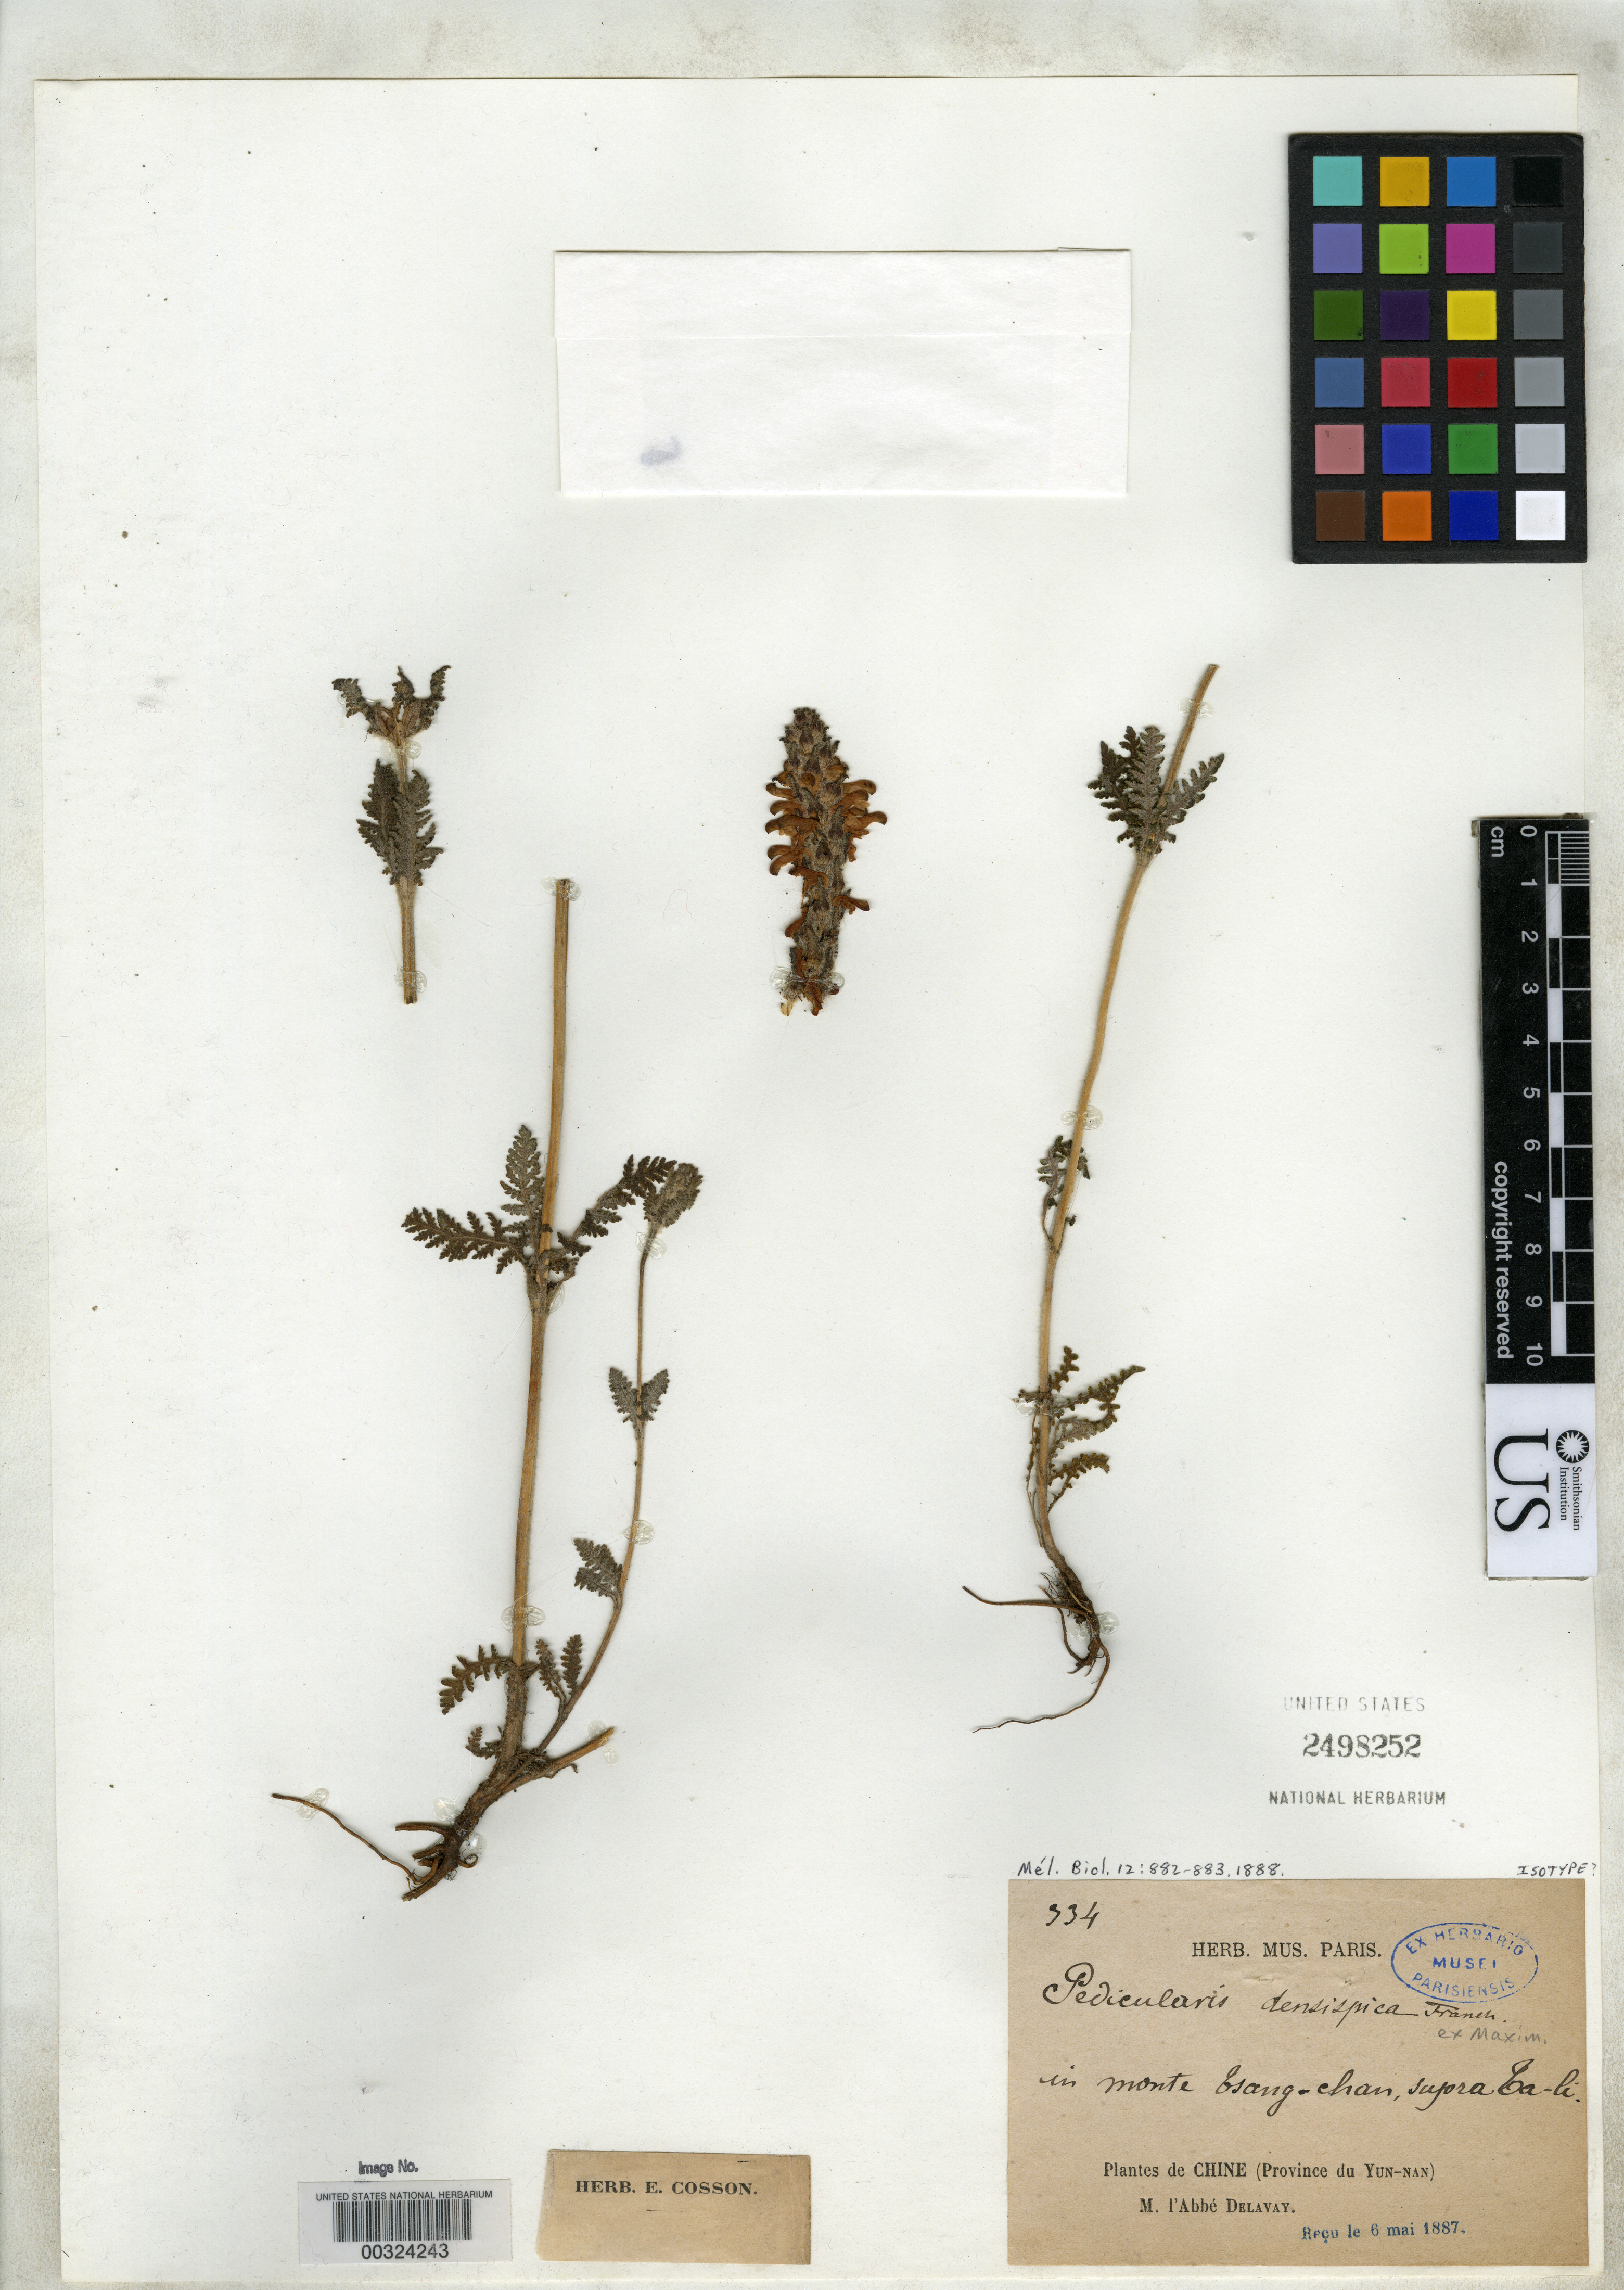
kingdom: Plantae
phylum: Tracheophyta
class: Magnoliopsida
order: Lamiales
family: Orobanchaceae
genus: Pedicularis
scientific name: Pedicularis densispica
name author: Franch. ex Maxim.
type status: Possible Isotype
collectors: P. Delavay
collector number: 334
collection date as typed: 06 May 1887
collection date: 1887-05-06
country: China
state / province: Yunnan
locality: In Monte Lsang-chan, above La-li.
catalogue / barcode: US 2498252